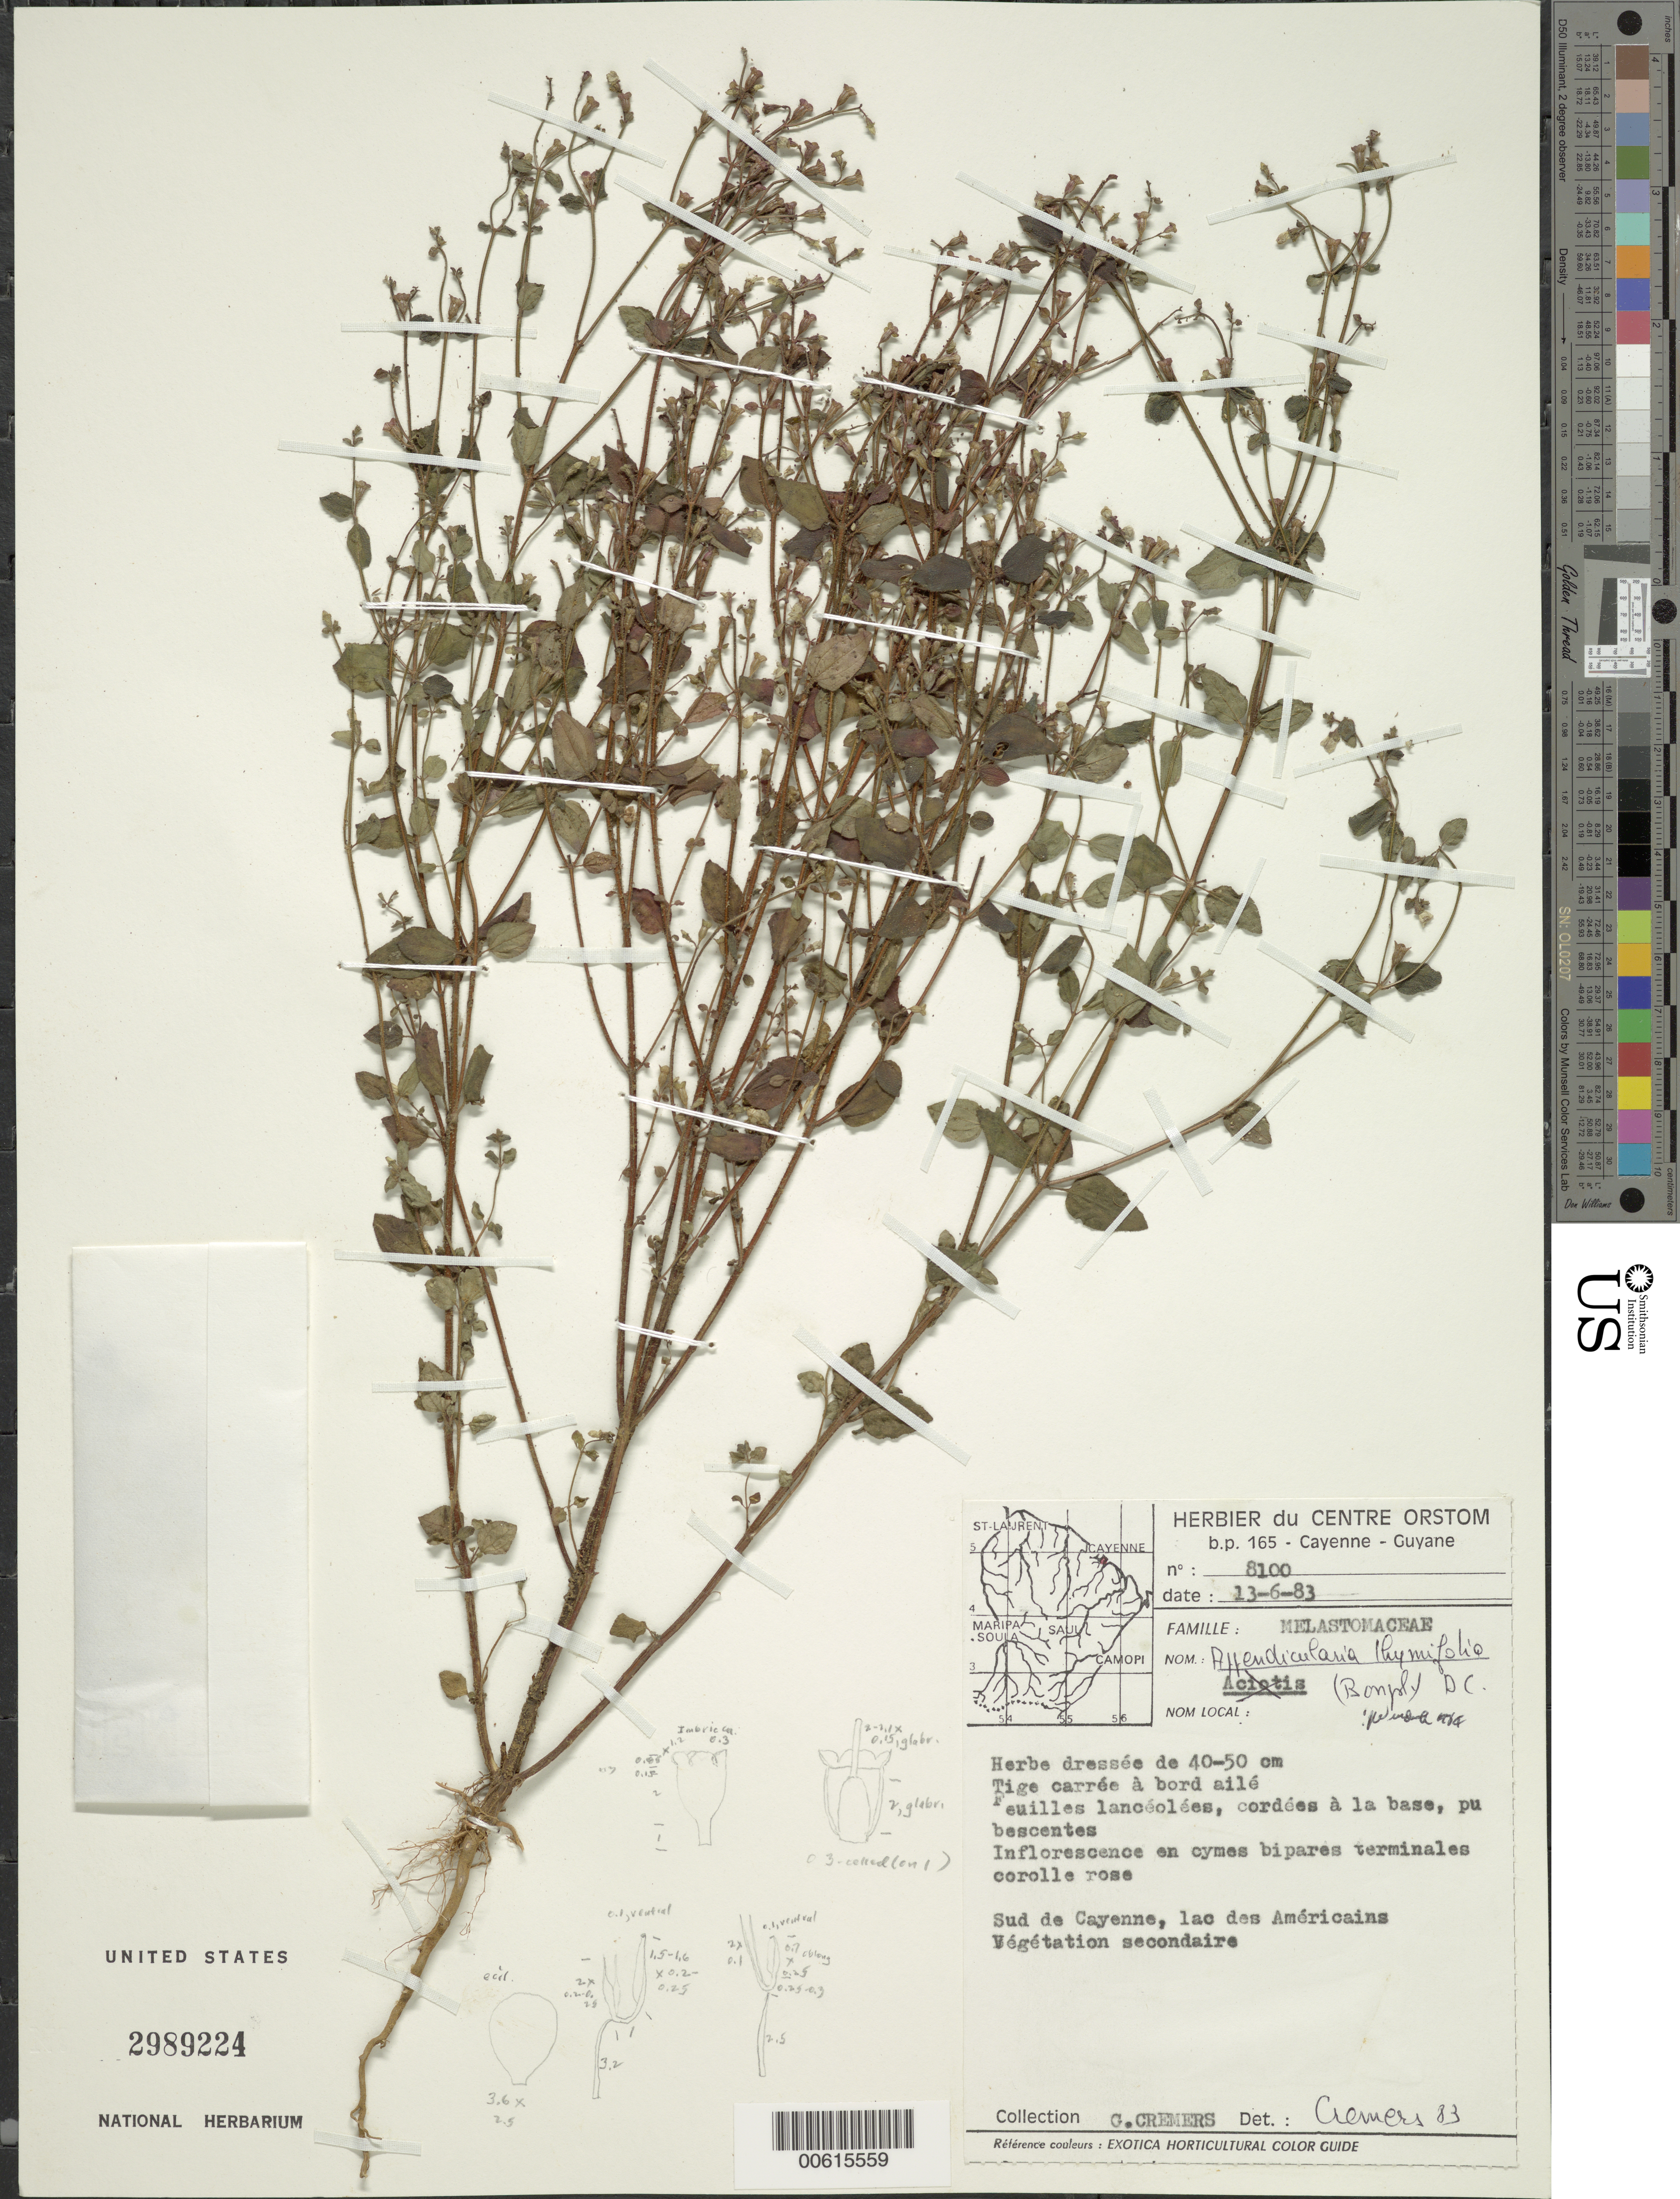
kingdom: Plantae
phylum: Tracheophyta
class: Magnoliopsida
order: Myrtales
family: Melastomataceae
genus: Appendicularia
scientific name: Appendicularia thymifolia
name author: (Bonpl.) DC.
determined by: Wurdack, John J., (US), US (UNITED STATES)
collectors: G. Cremers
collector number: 8100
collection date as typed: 13-Jun-83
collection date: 1983-06-13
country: French Guiana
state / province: Cayenne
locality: Cayenne, S of, Lac des Américains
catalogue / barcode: US 2989224